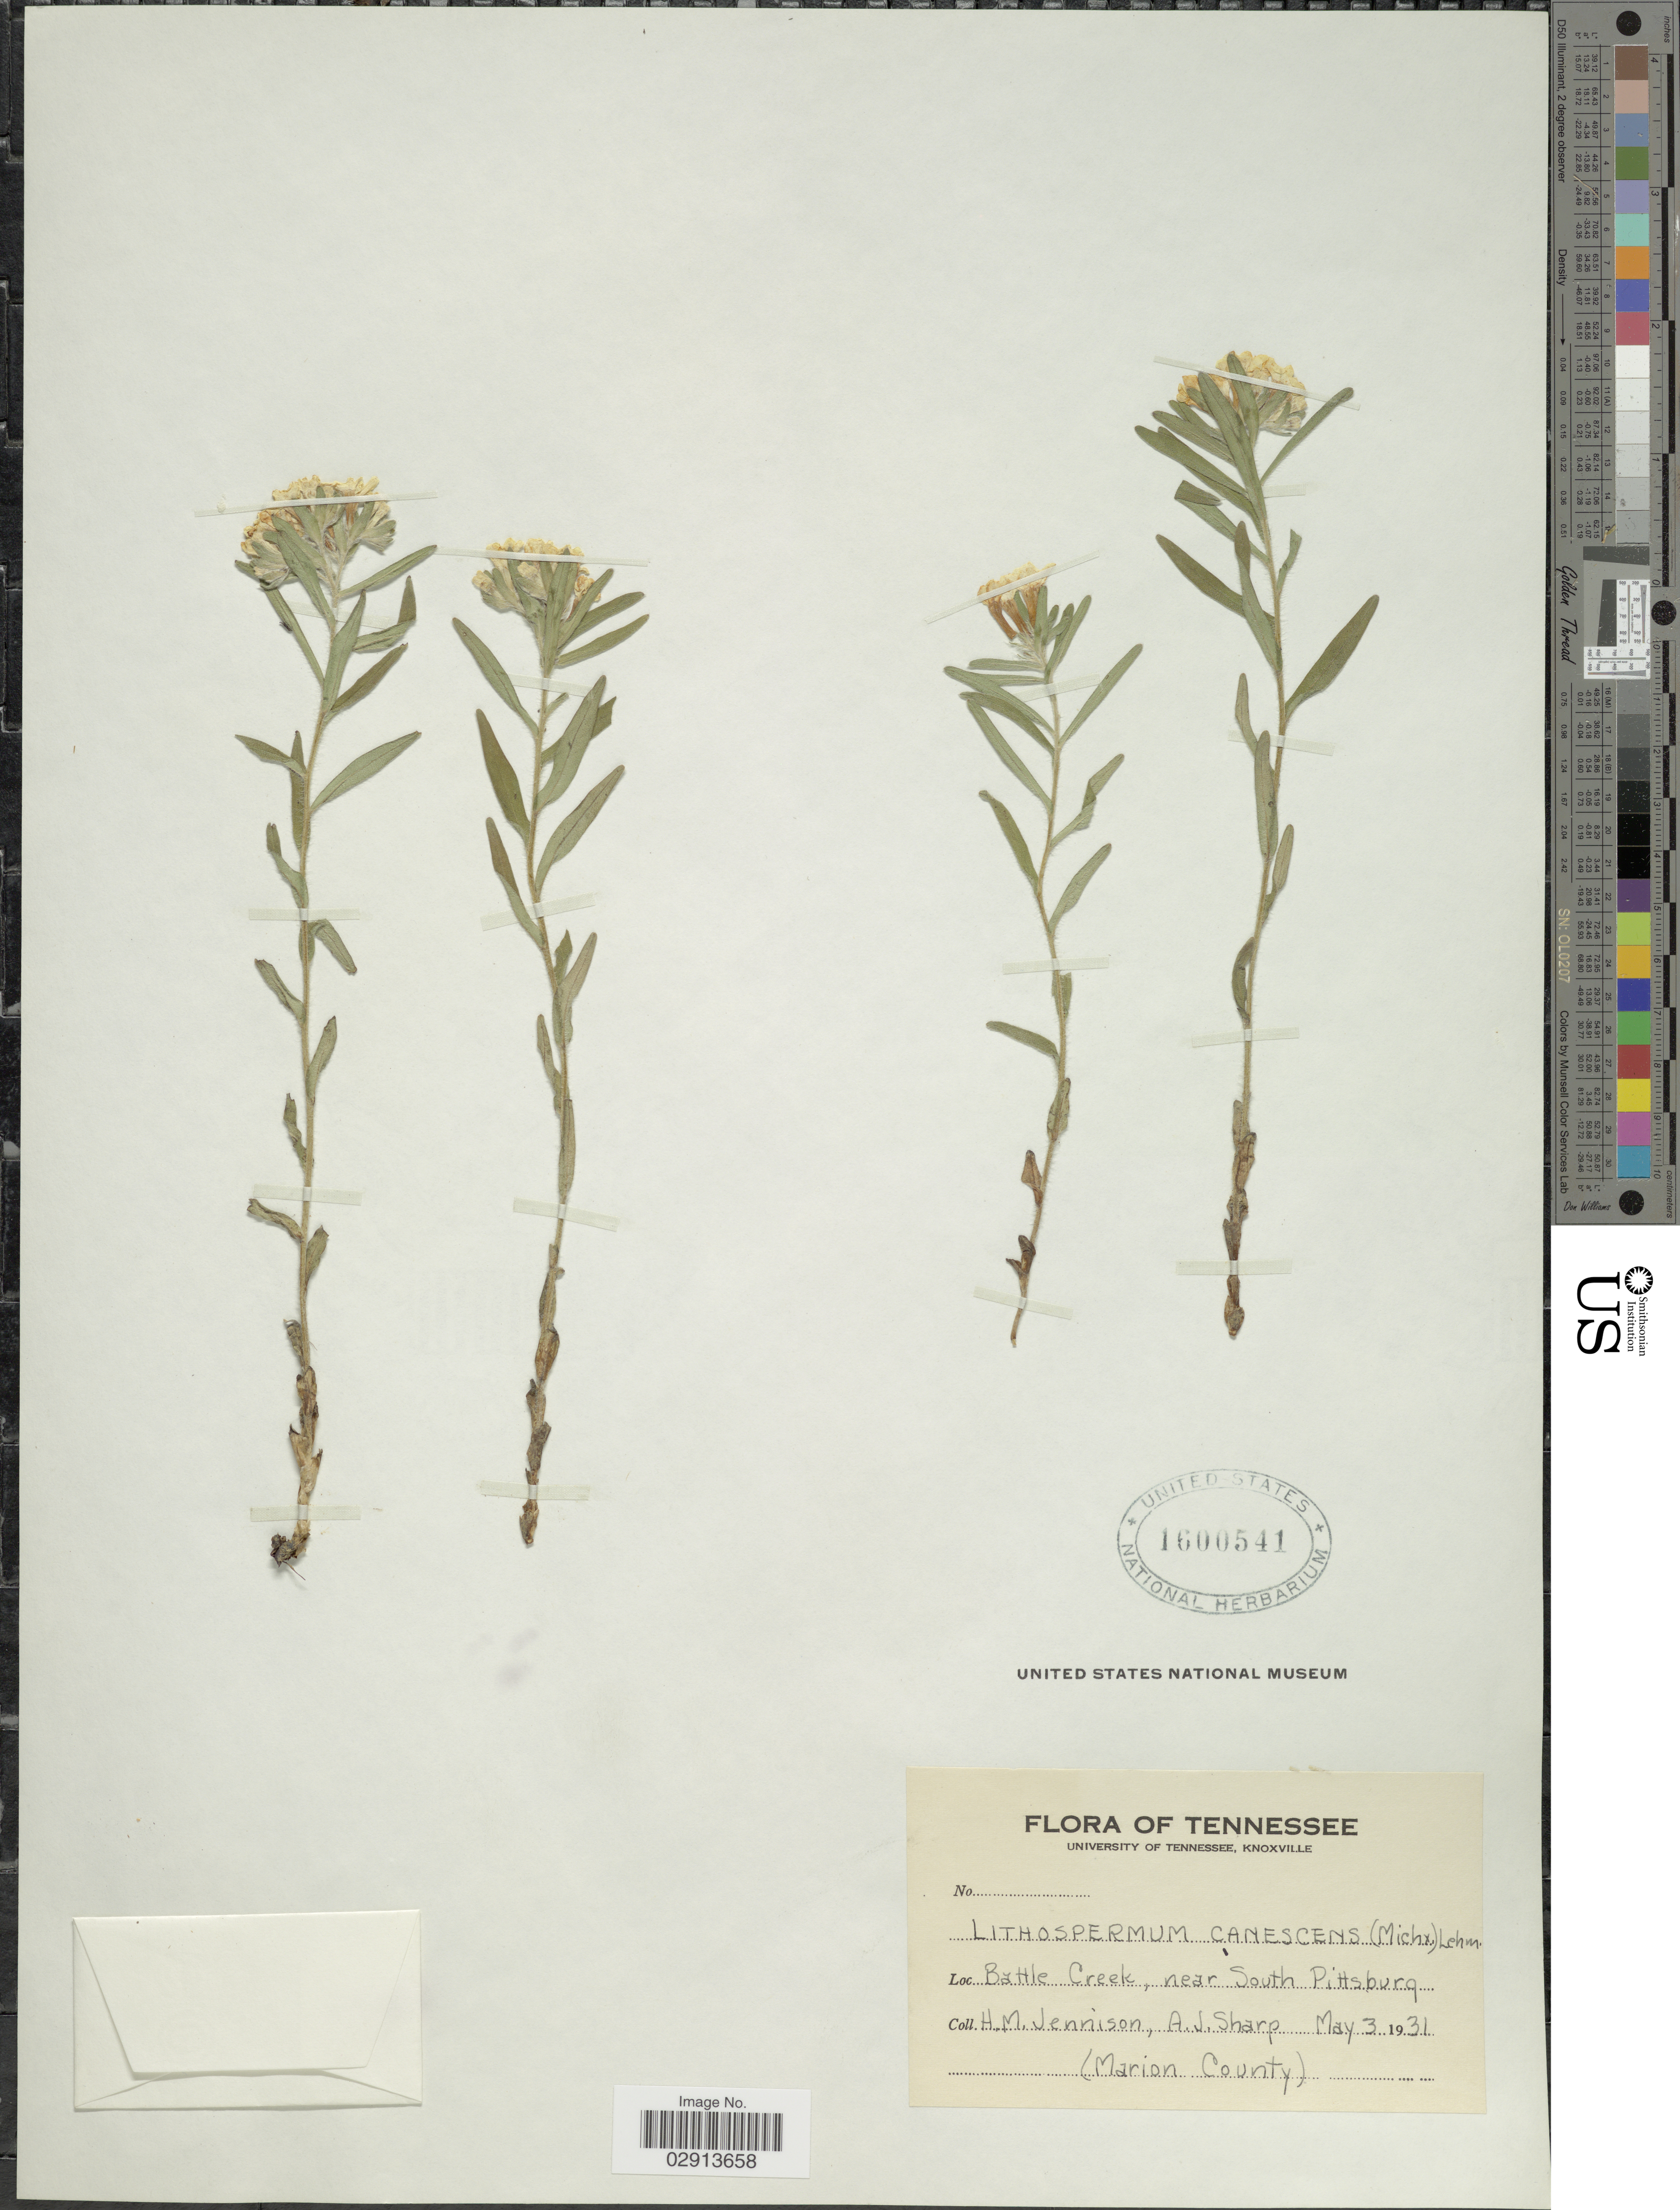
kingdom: Plantae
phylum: Tracheophyta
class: Magnoliopsida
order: Boraginales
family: Boraginaceae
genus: Lithospermum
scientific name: Lithospermum canescens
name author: (Michx.) Lehm.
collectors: H. Jennison & A. J. Sharp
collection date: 1931-05-03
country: United States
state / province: Tennessee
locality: Battle Creek, near South Pittsburg. (Marion County)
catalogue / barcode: US 1600541